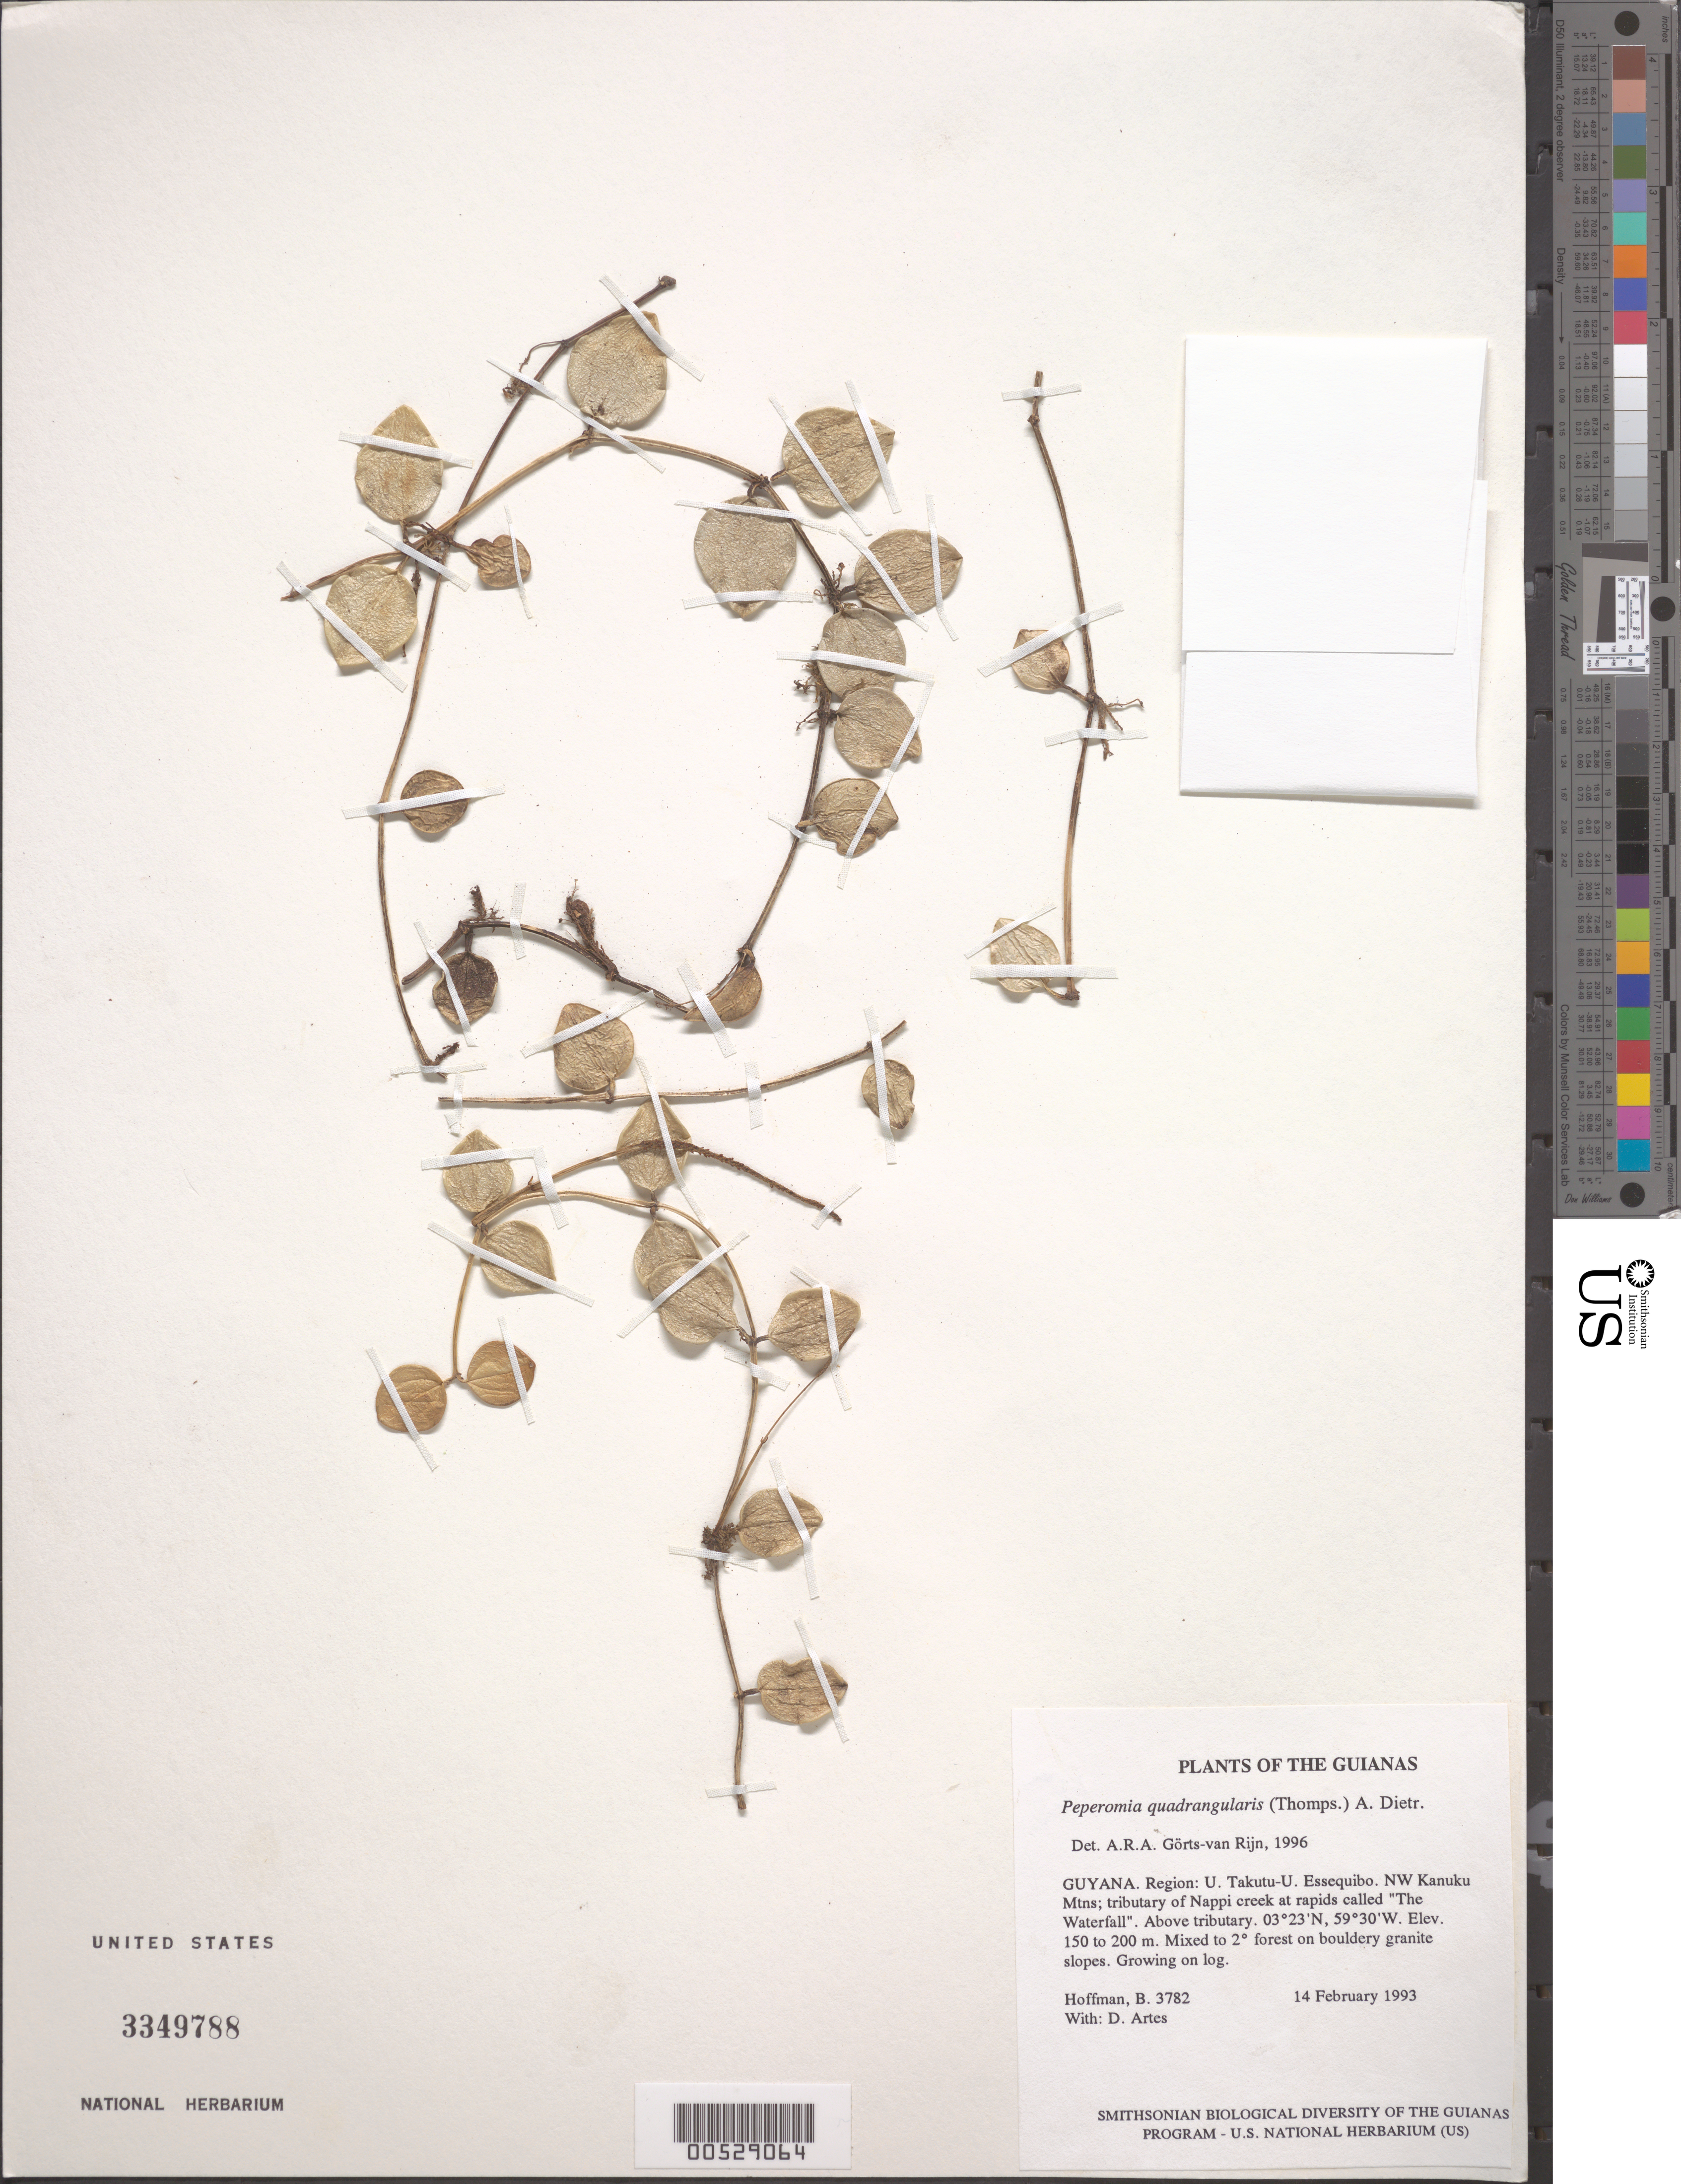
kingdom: Plantae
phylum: Tracheophyta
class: Magnoliopsida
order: Piperales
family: Piperaceae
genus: Peperomia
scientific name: Peperomia quadrangularis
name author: (J.V. Thomps.) A. Dietr.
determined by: Görts-van Rijn, A. R. A.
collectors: B. Hoffman & D. Artes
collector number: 3782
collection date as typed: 14 February 1993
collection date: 1993-02-14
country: Guyana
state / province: U. Takutu-U. Essequibo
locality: NW Kanuku Mountains; tributary of Nappi creek at rapids called "The Waterfall". Above tributary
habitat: Mixed to secondary forest on bouldery granite slopes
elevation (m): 150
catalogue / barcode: US 3349788